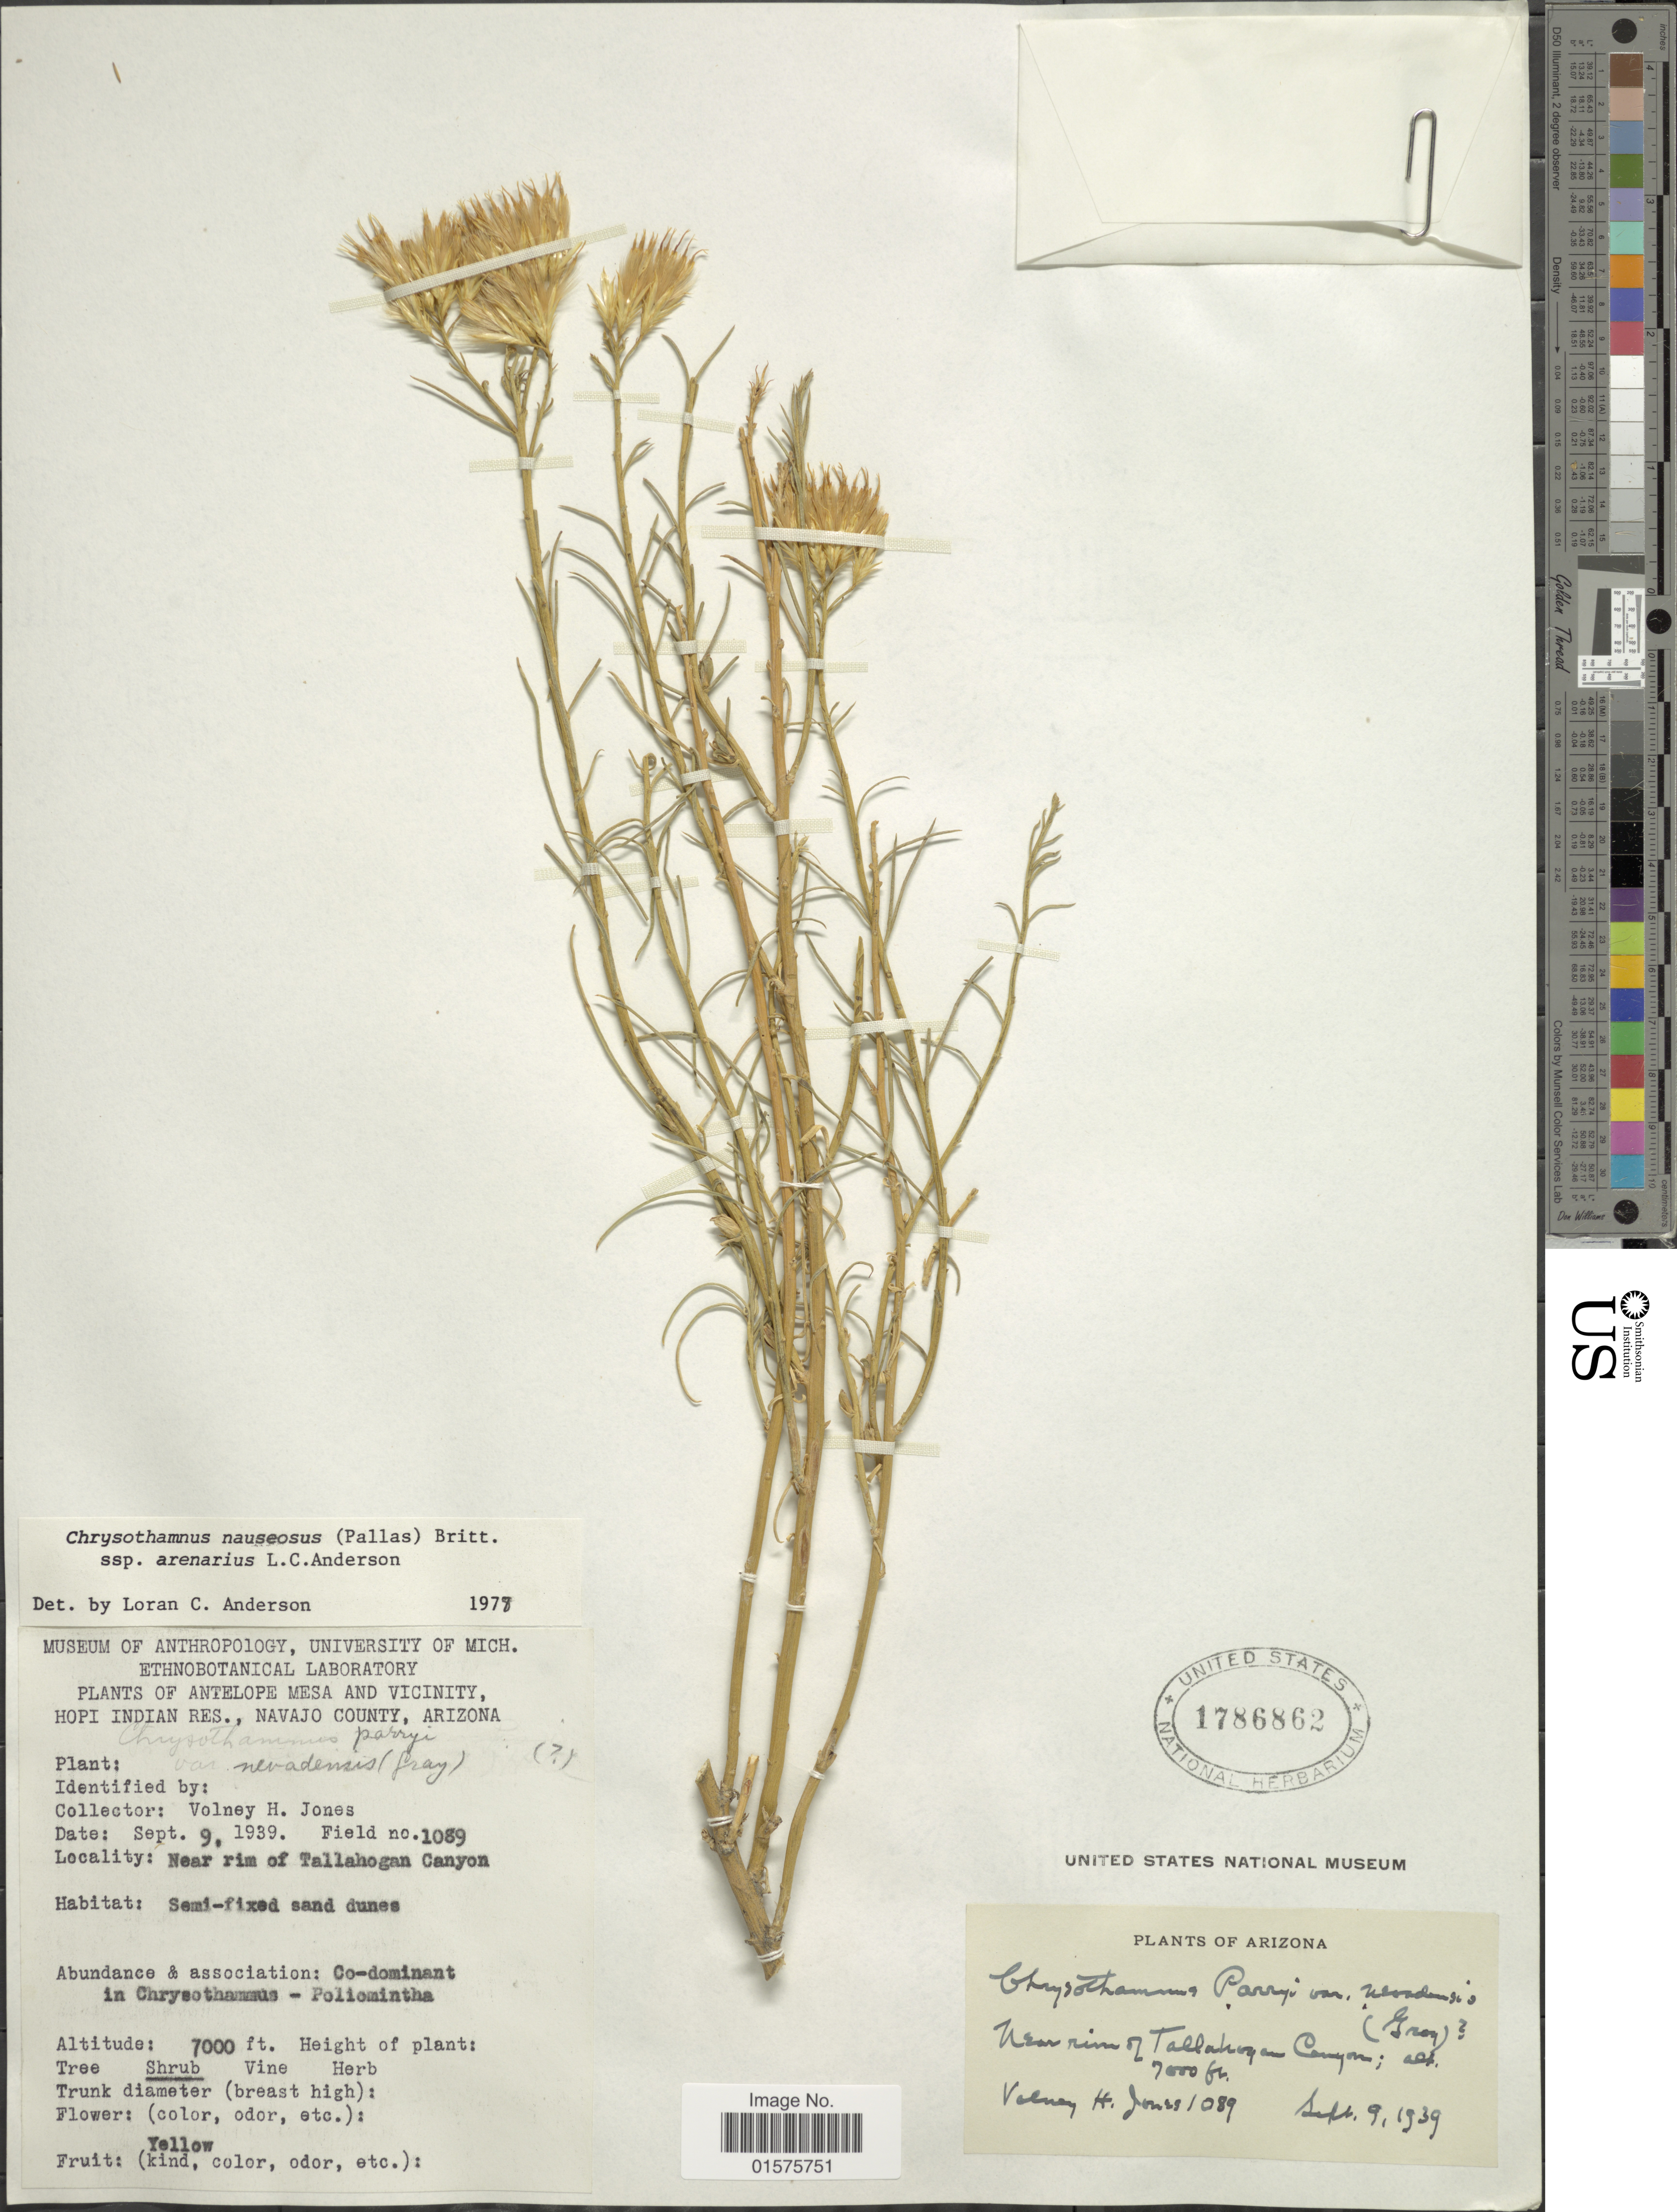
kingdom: Plantae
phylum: Tracheophyta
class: Magnoliopsida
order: Asterales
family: Asteraceae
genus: Ericameria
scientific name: Ericameria nauseosa var. arenaria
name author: (L.C. Anderson) G.L. Nesom & G.I. Baird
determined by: Urbatsch, Lowell E., Curator (LSU), Louisiana State University (UNITED STATES)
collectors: V. Jones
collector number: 1089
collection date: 1939-09-09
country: United States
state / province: Arizona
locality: Antelope Mesa and vicinity, Hopi Indian Res., Navajo County. Near rim of Tallahogan Canyon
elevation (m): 2134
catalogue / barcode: US 1786862